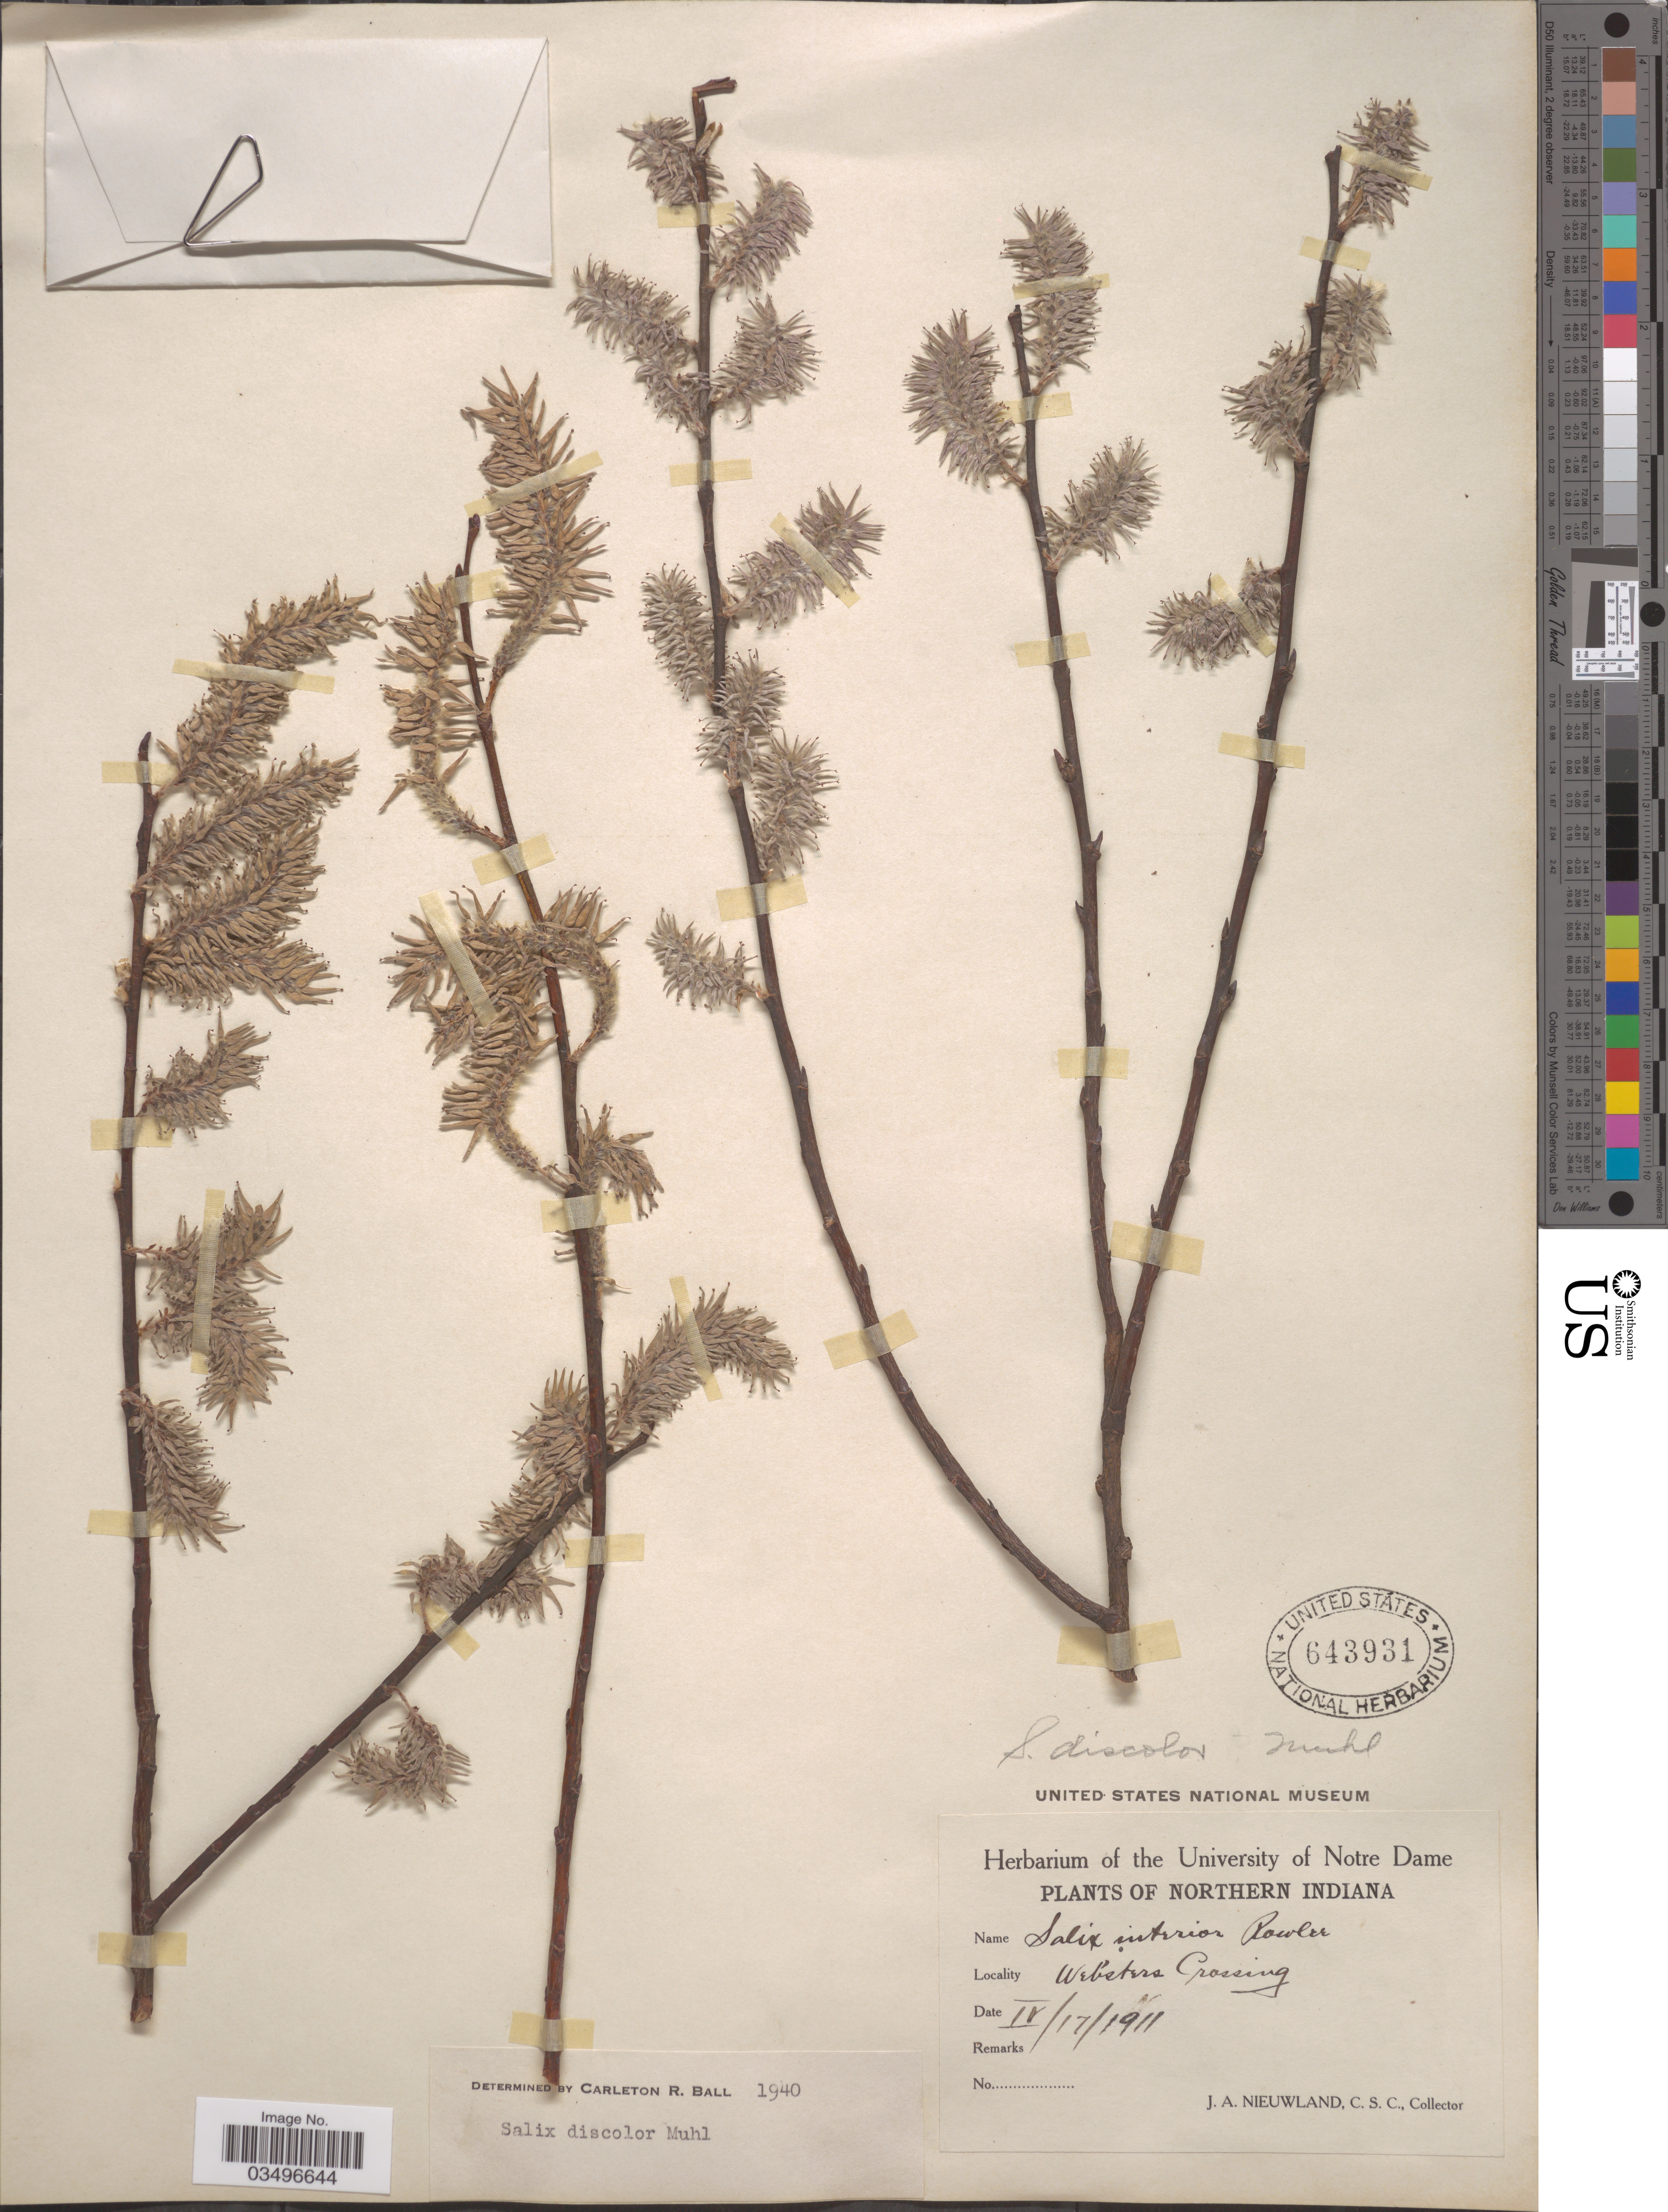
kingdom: Plantae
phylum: Tracheophyta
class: Magnoliopsida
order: Malpighiales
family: Salicaceae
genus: Salix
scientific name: Salix discolor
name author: Muhl.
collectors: J. A. Nieuwland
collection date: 1911-04-17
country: United States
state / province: Indiana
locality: Northern Indiana. Websters Crossing.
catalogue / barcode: US 643931